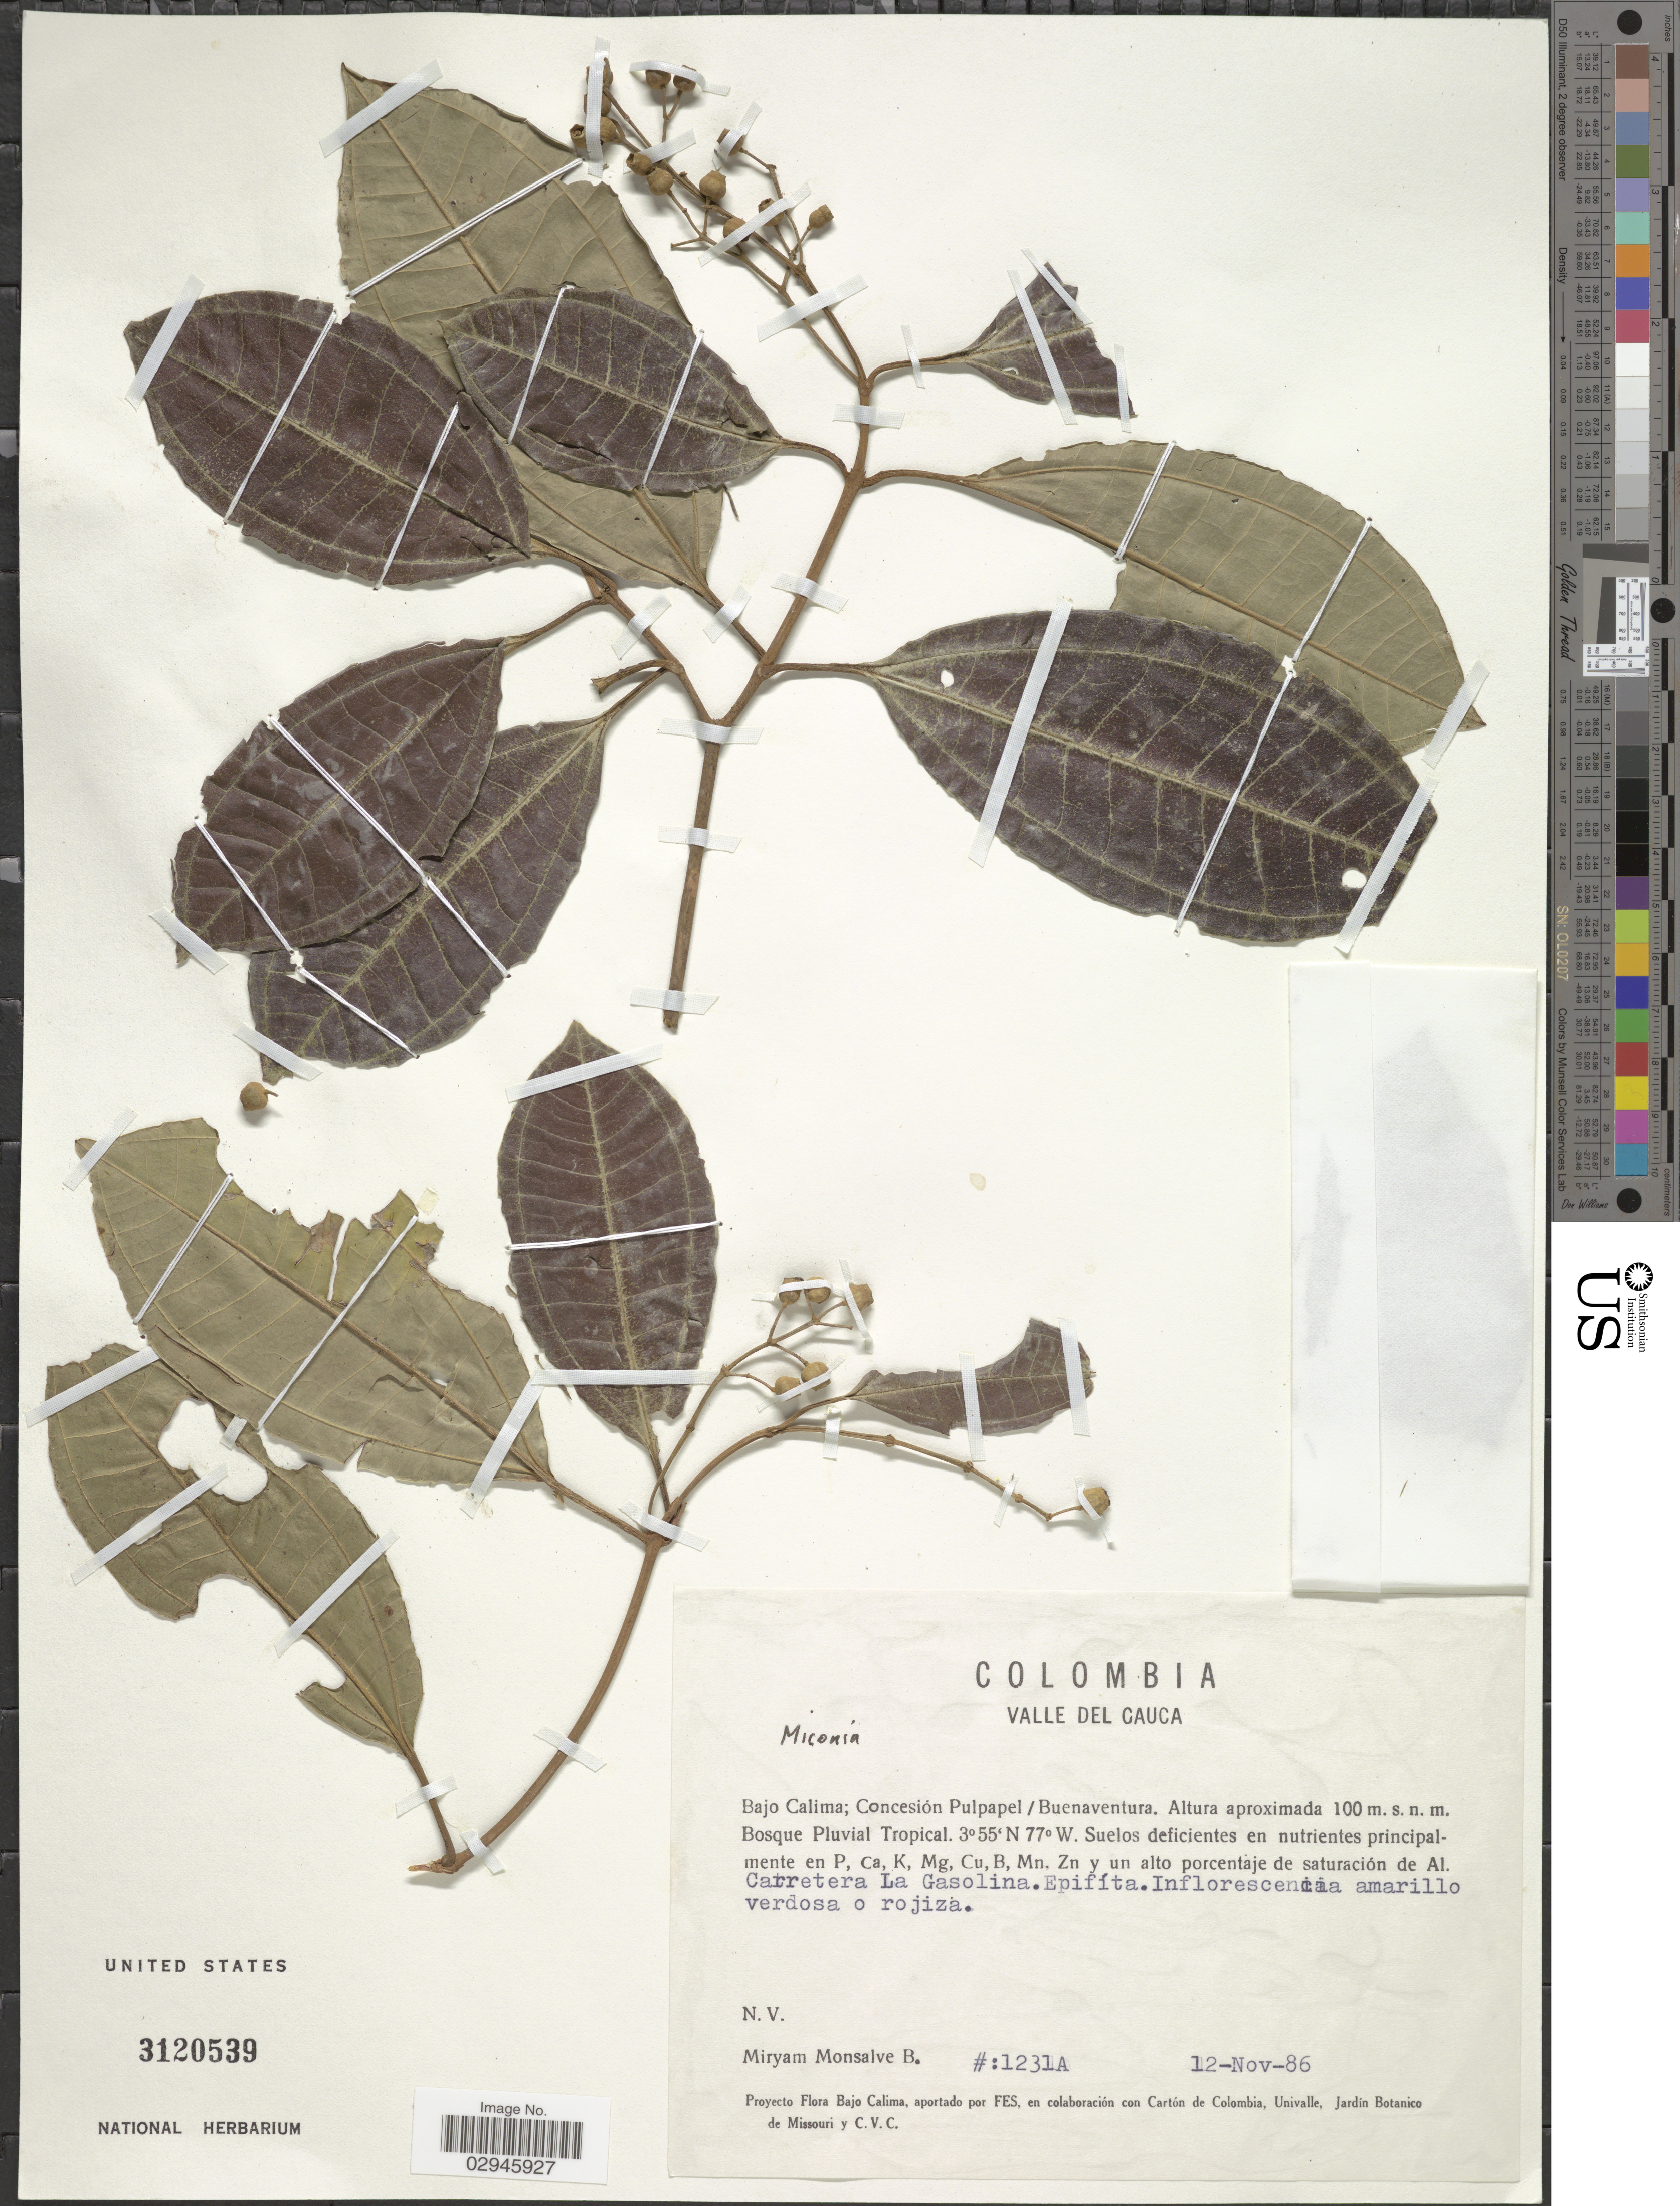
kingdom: Plantae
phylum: Tracheophyta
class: Magnoliopsida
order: Myrtales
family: Melastomataceae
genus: Miconia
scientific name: Miconia sp.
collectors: M. Monsalve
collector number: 1231A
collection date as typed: Transcribed d/m/y: 12/11/86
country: Colombia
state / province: Valle del Cauca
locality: Bajo Calima; Concesión Pulpapel / Buenaventura.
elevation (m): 100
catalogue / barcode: US 3120539